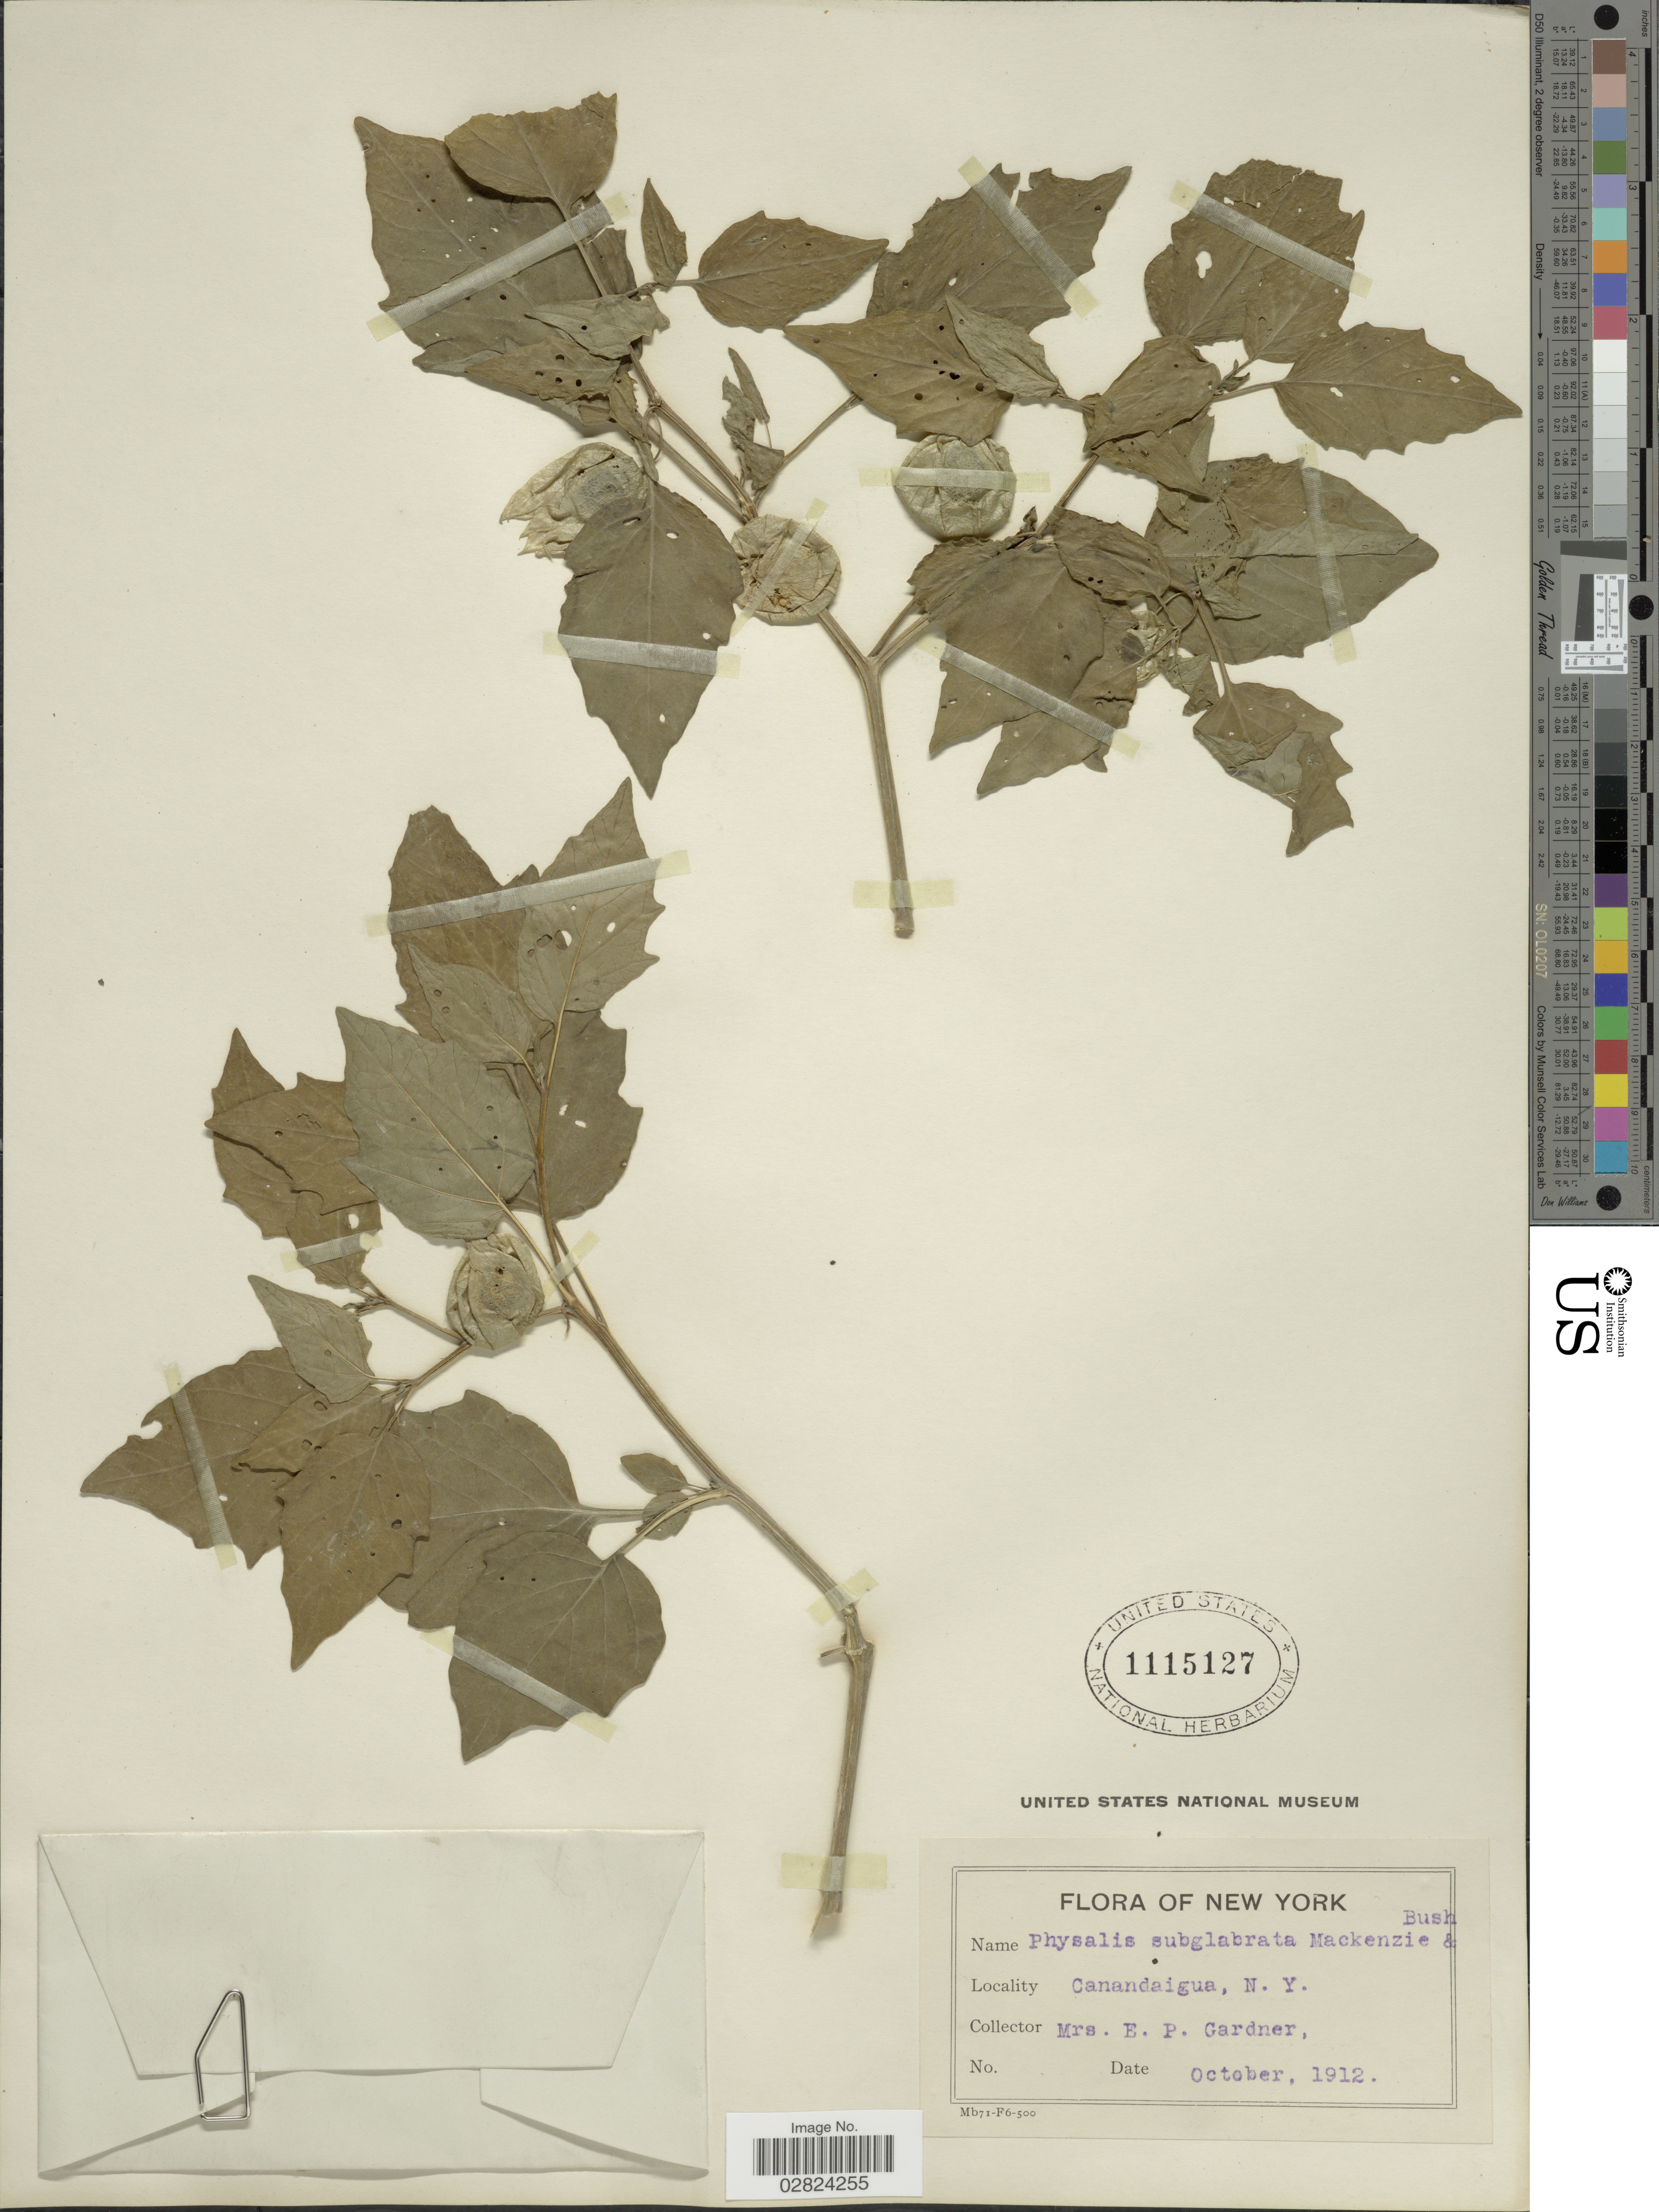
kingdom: Plantae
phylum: Tracheophyta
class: Magnoliopsida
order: Solanales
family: Solanaceae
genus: Physalis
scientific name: Physalis subglabrata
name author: Mack. & Bush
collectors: E. Gardner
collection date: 1912-10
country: United States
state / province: New York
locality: Canandaigua, N. Y.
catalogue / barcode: US 1115127